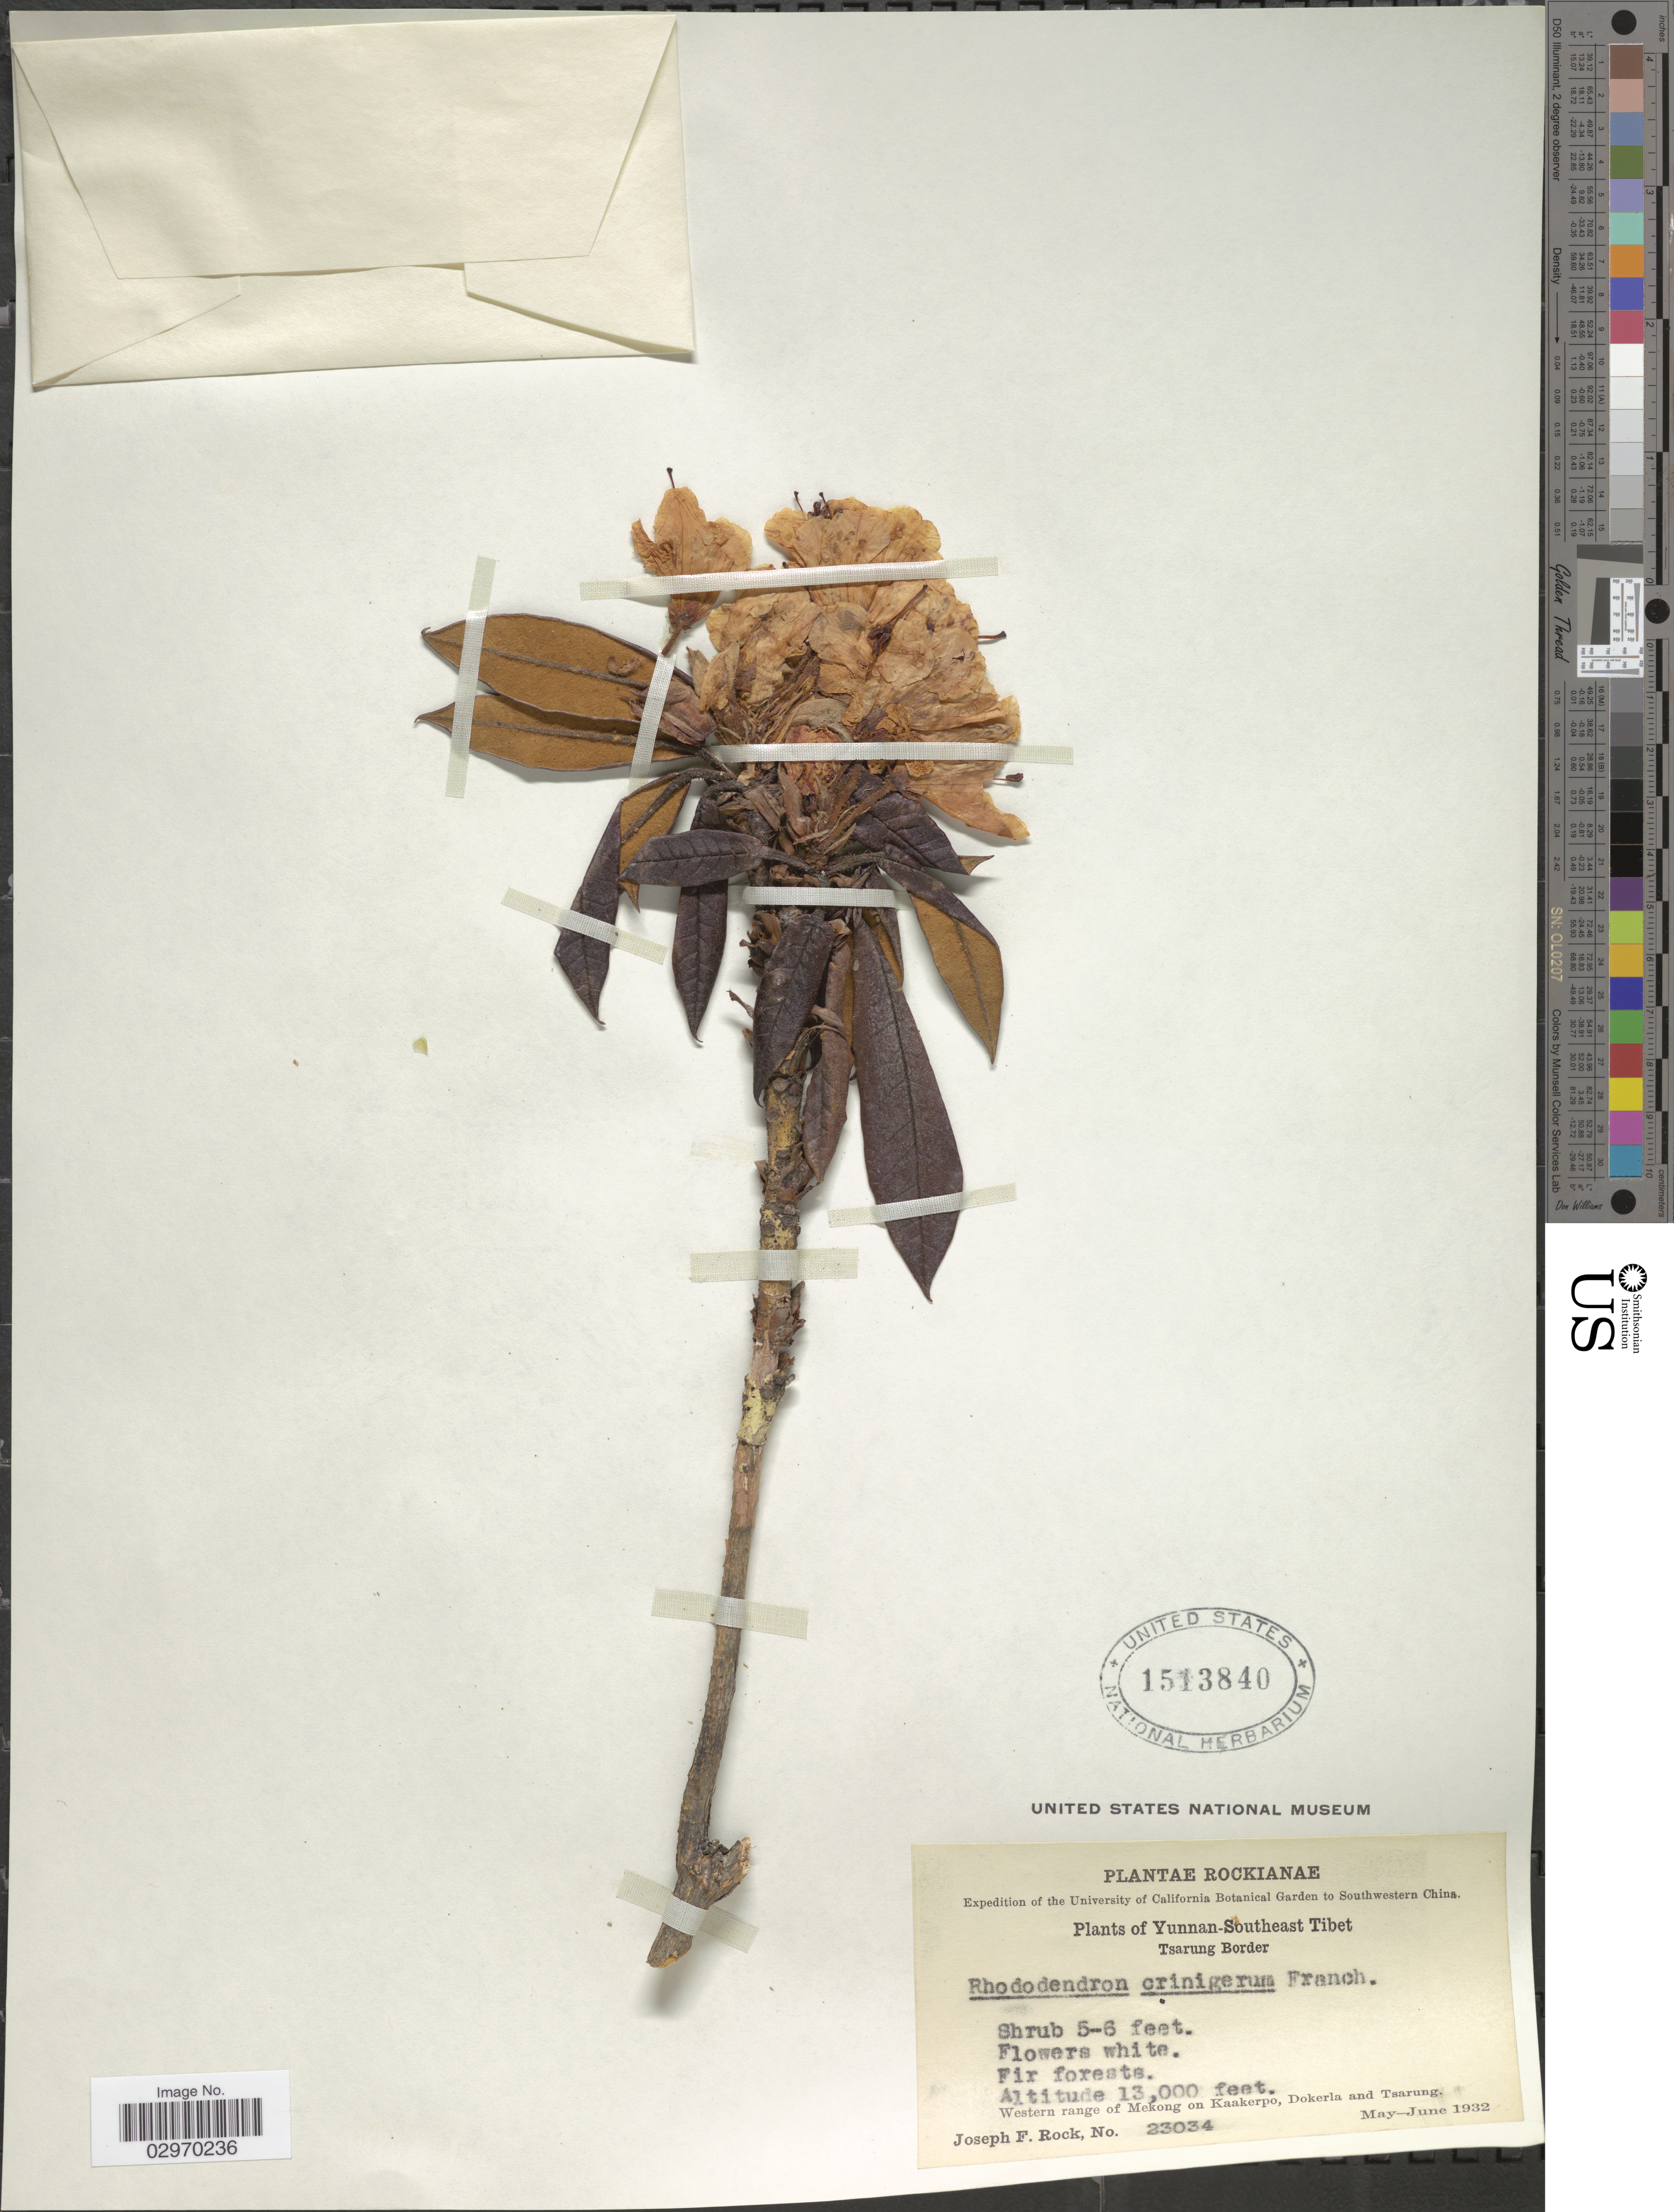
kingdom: Plantae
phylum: Tracheophyta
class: Magnoliopsida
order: Ericales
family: Ericaceae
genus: Rhododendron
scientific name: Rhododendron crinigerum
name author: Franch.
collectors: J. F. Rock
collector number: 23034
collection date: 1932-05/1932-06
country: China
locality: Southwestern China. Yunnan-Southeast Tibet, Tsarung Border, Western range of Mekong on Kaakerpo, Dokerla and Tsarung.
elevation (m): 3962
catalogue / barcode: US 1513840